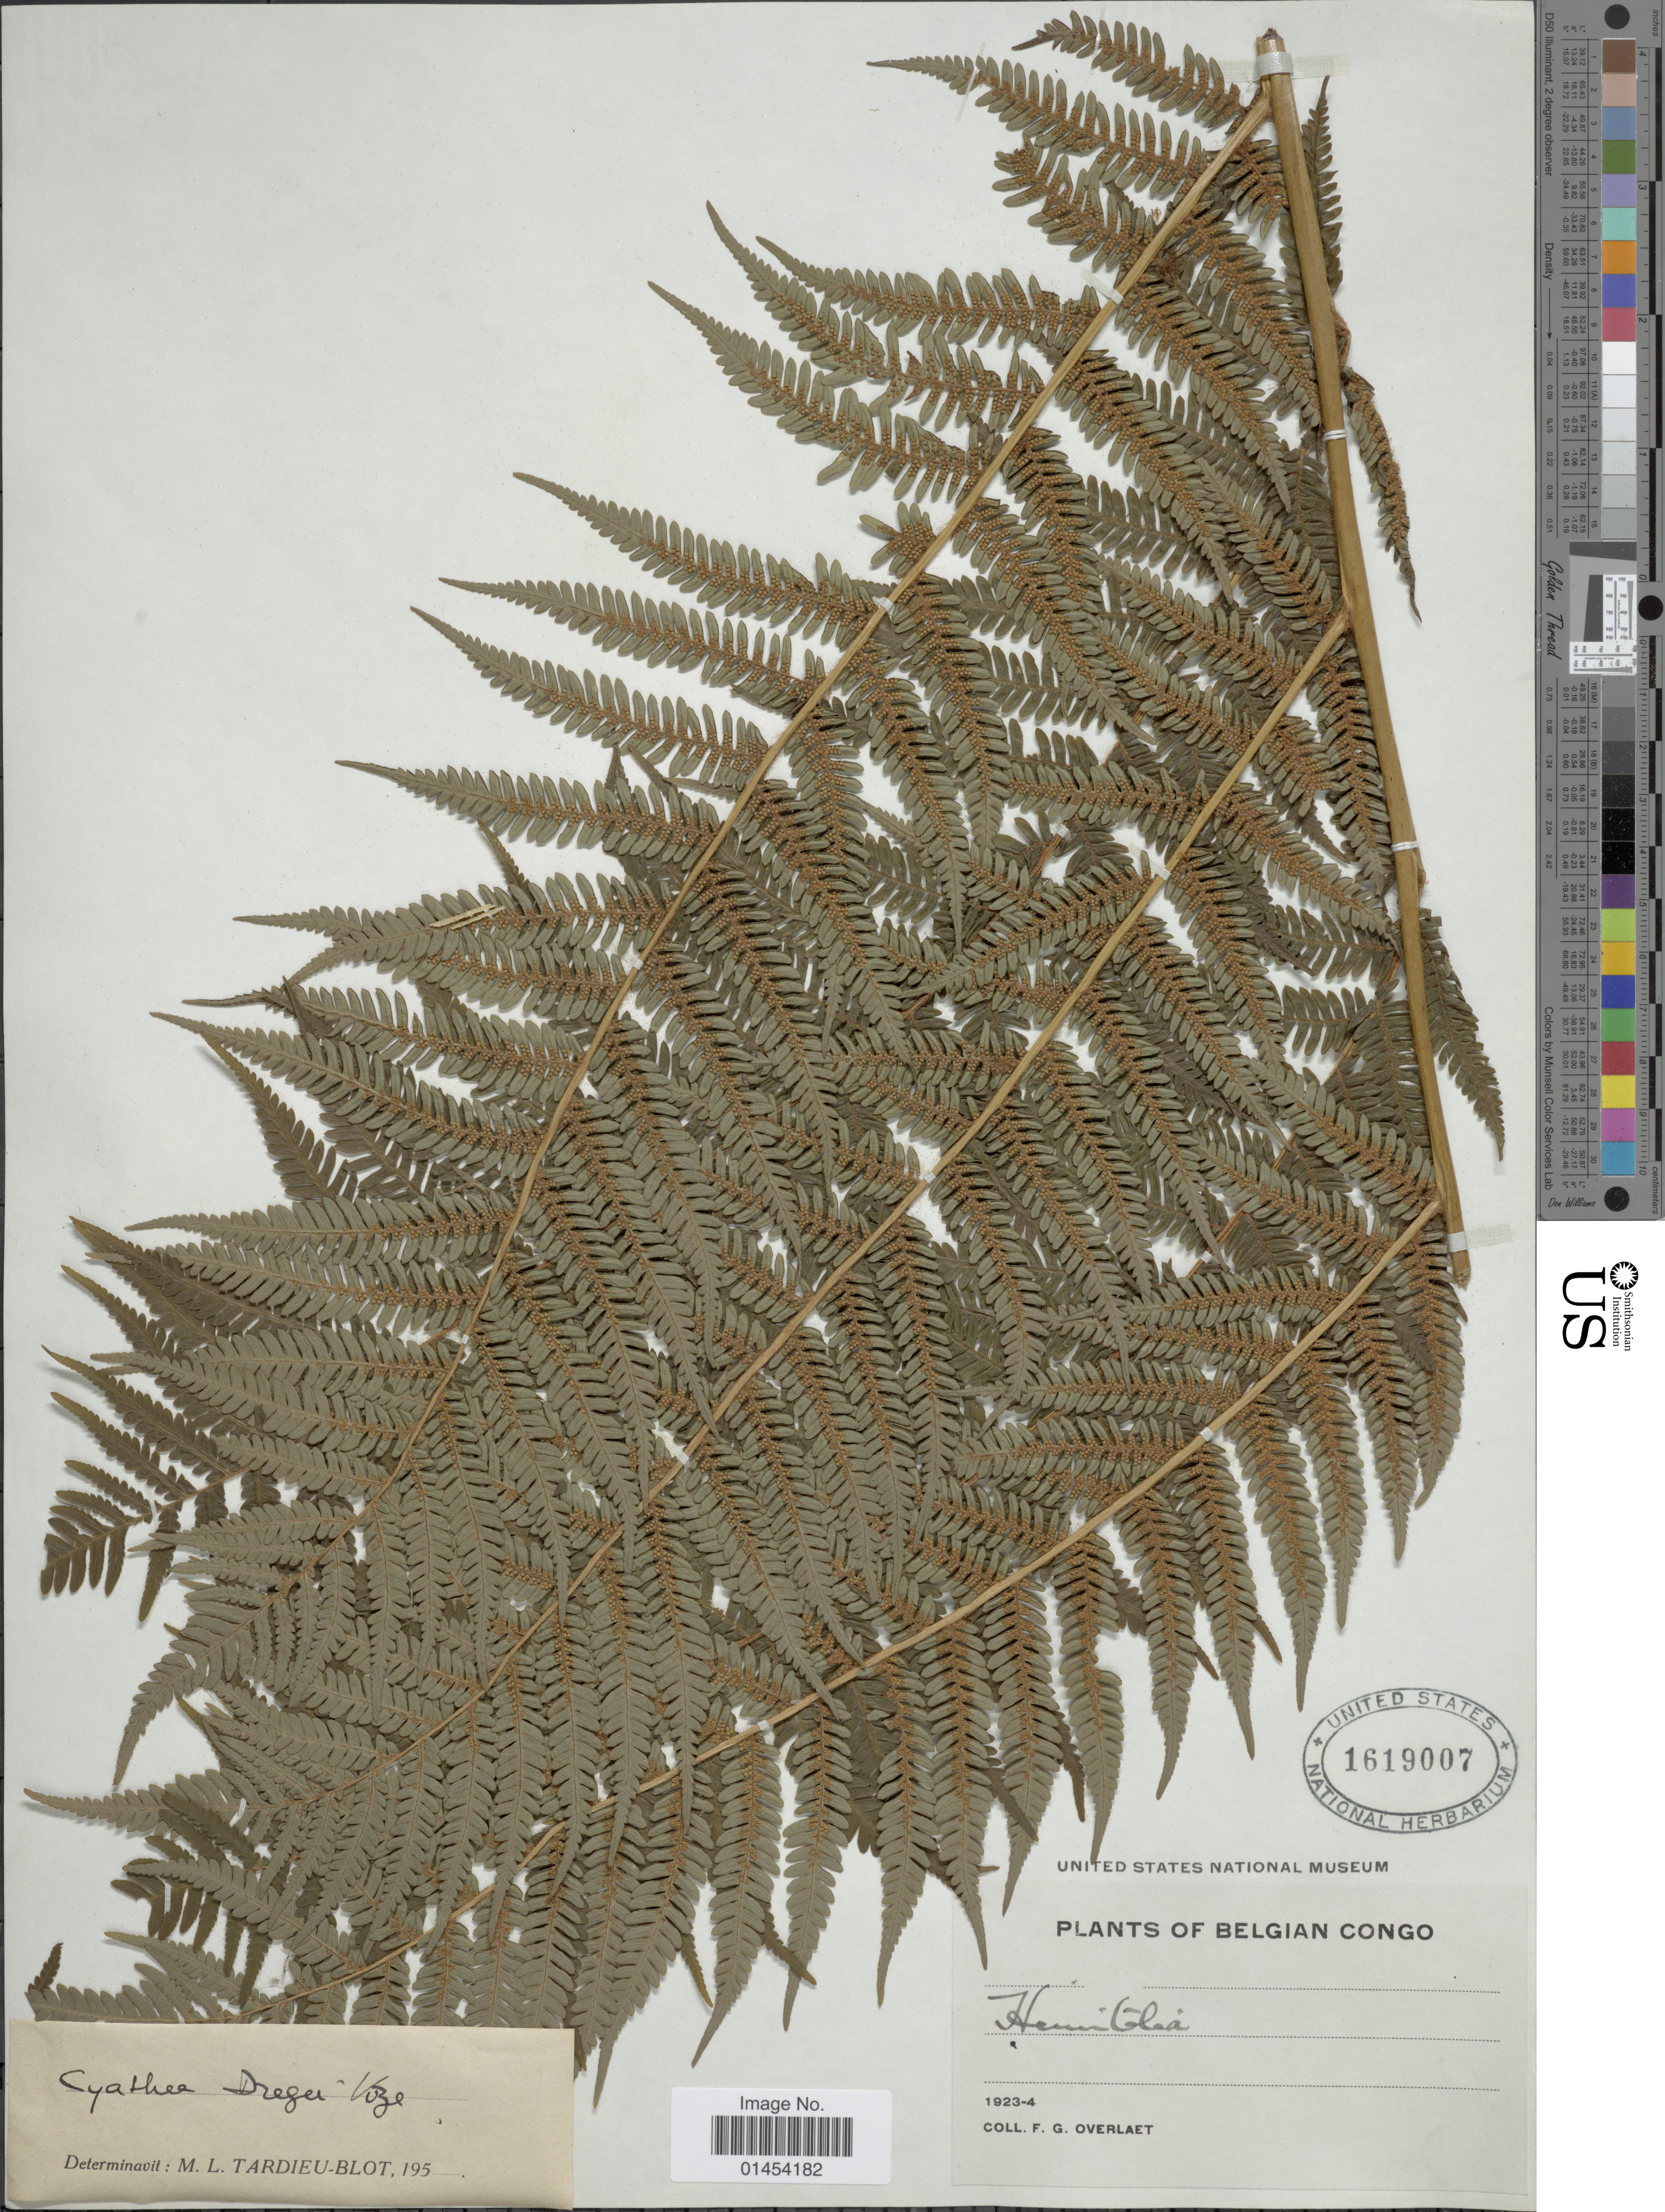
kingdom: Plantae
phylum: Tracheophyta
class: Polypodiopsida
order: Cyatheales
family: Cyatheaceae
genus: Cyathea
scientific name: Cyathea dregei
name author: Kunze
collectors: F. Overlaet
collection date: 1923/1924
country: Congo, Democratic Republic of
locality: Belgian Congo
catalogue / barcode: US 1619007